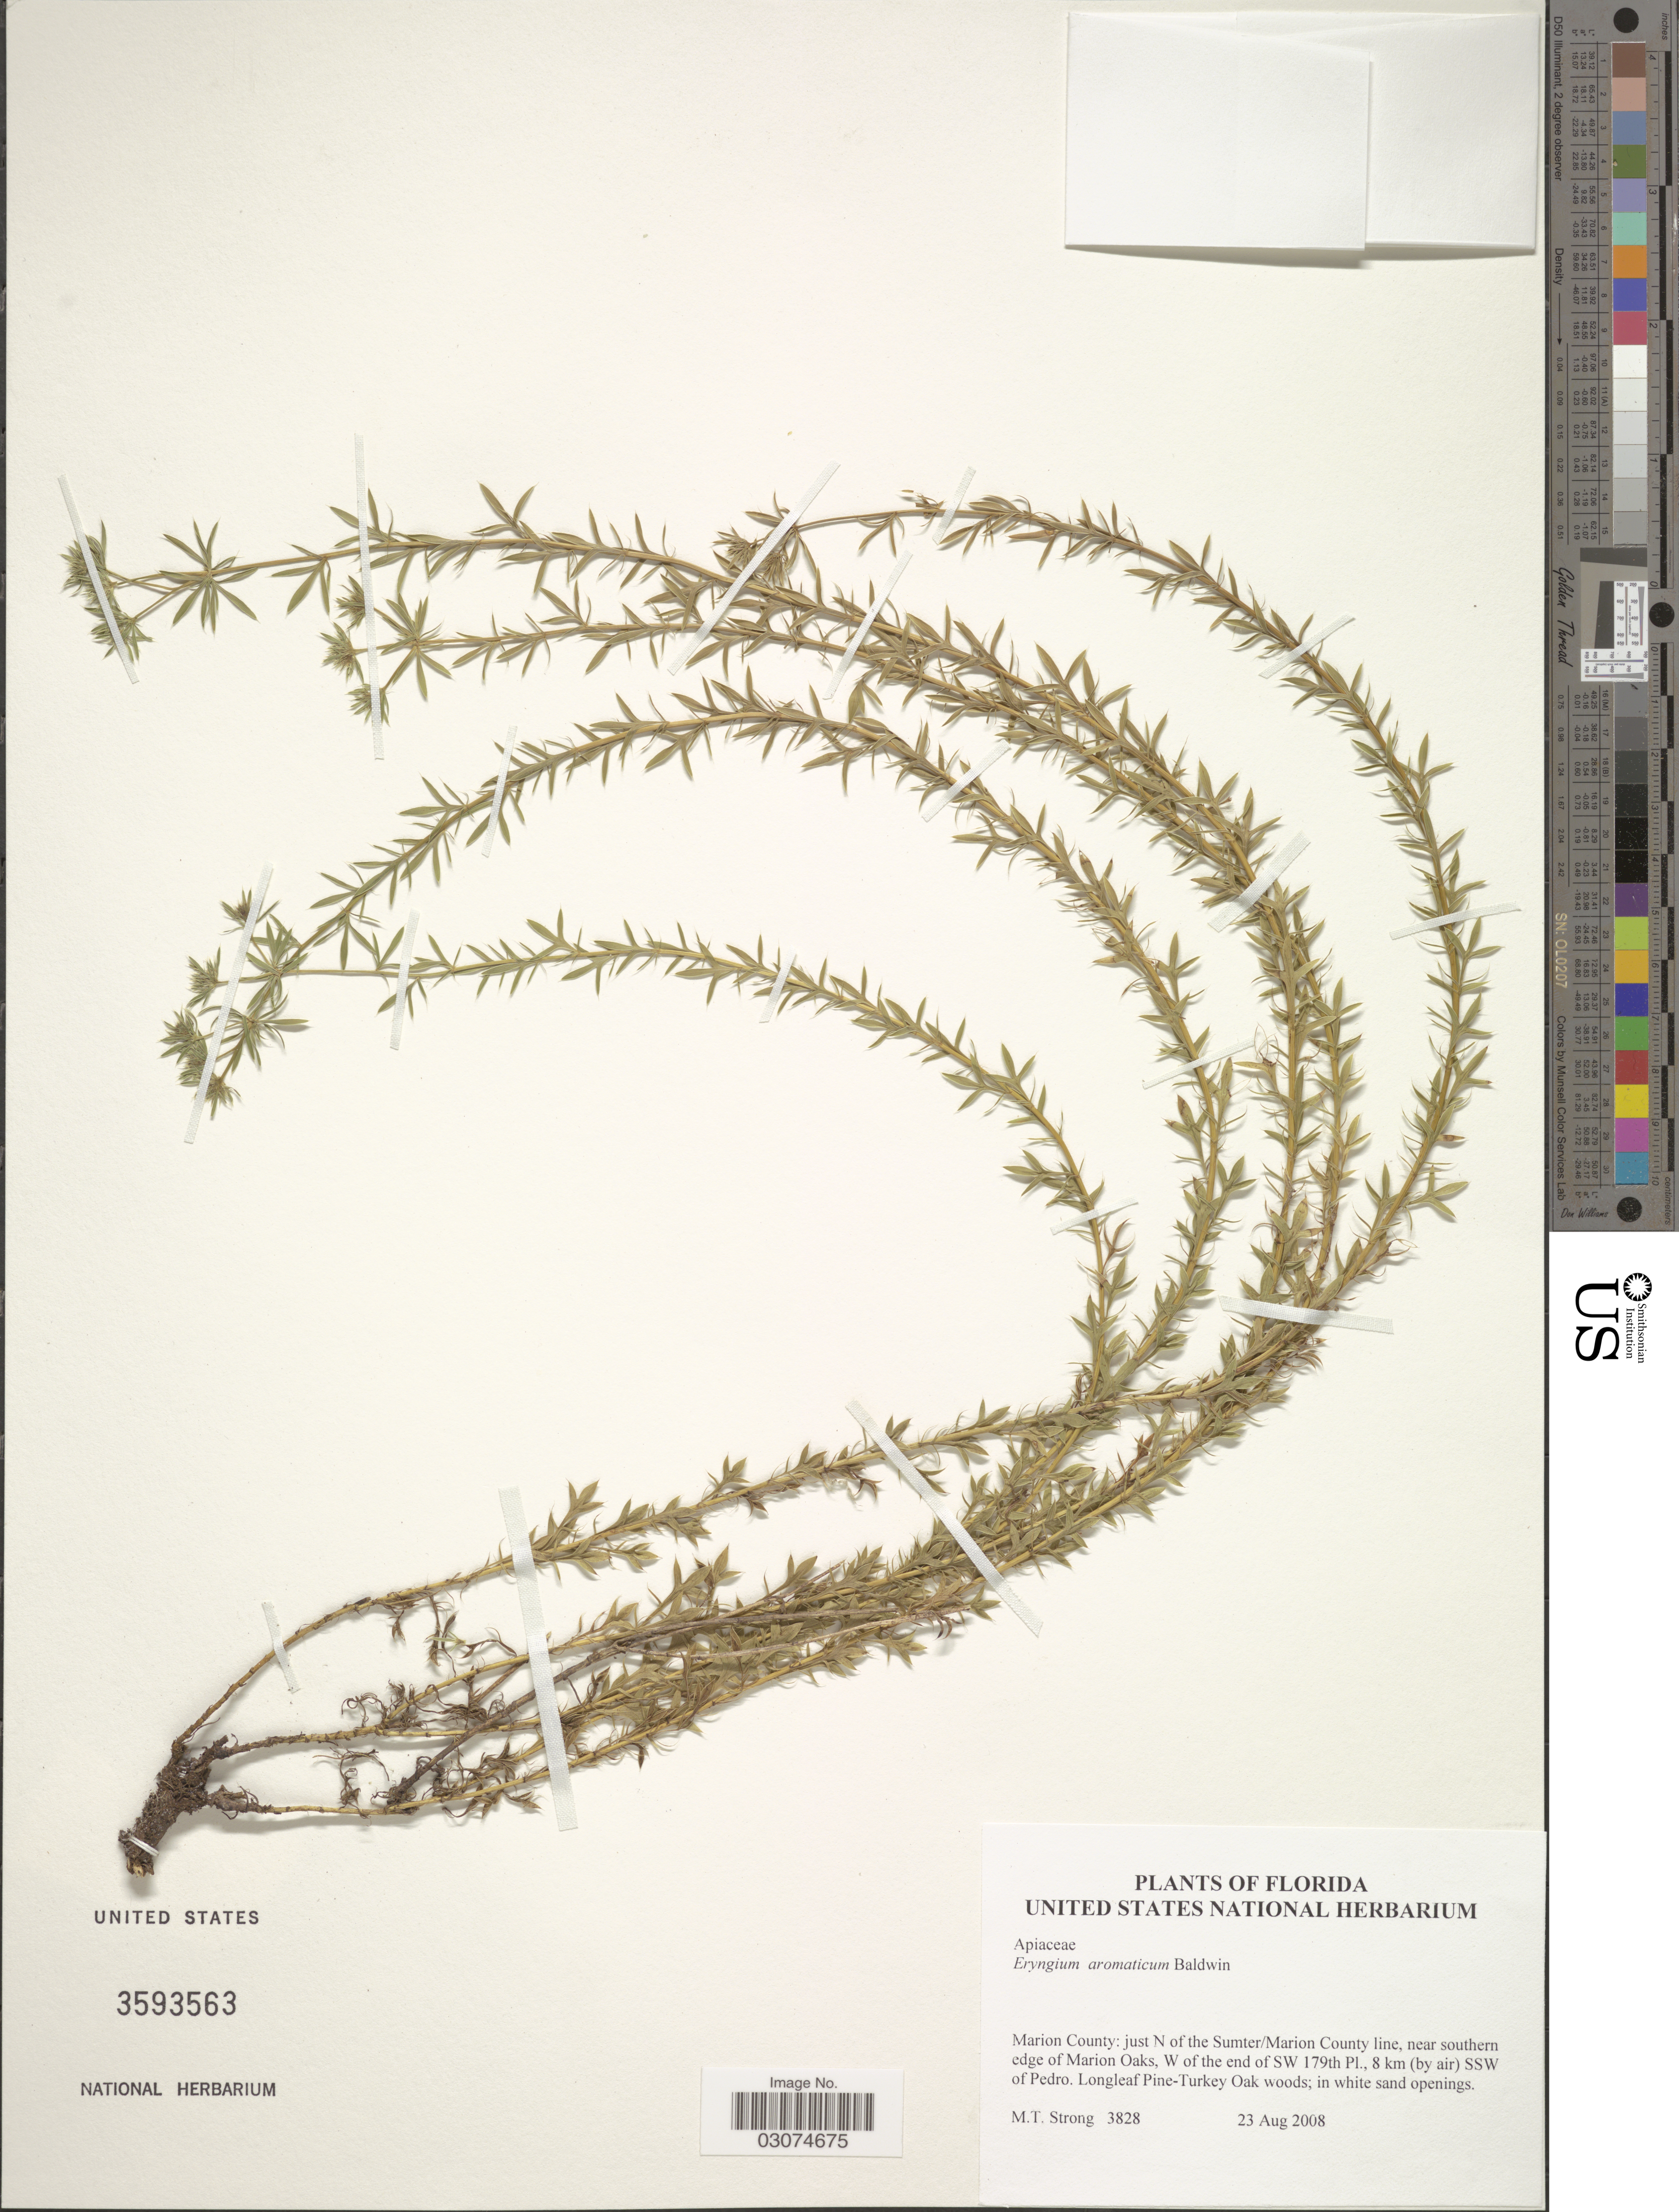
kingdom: Plantae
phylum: Tracheophyta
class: Magnoliopsida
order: Apiales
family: Apiaceae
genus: Eryngium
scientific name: Eryngium aromaticum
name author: Baldwin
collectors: M. T. Strong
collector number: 3828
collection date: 2008-08-23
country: United States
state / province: Florida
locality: Marion County: just N of the Sumter/Marion County line, near southern edge of Marion Oaks, W of the end SW 179th Pl., 8 km (by air) SSW of Pedro.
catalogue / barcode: US 3593563